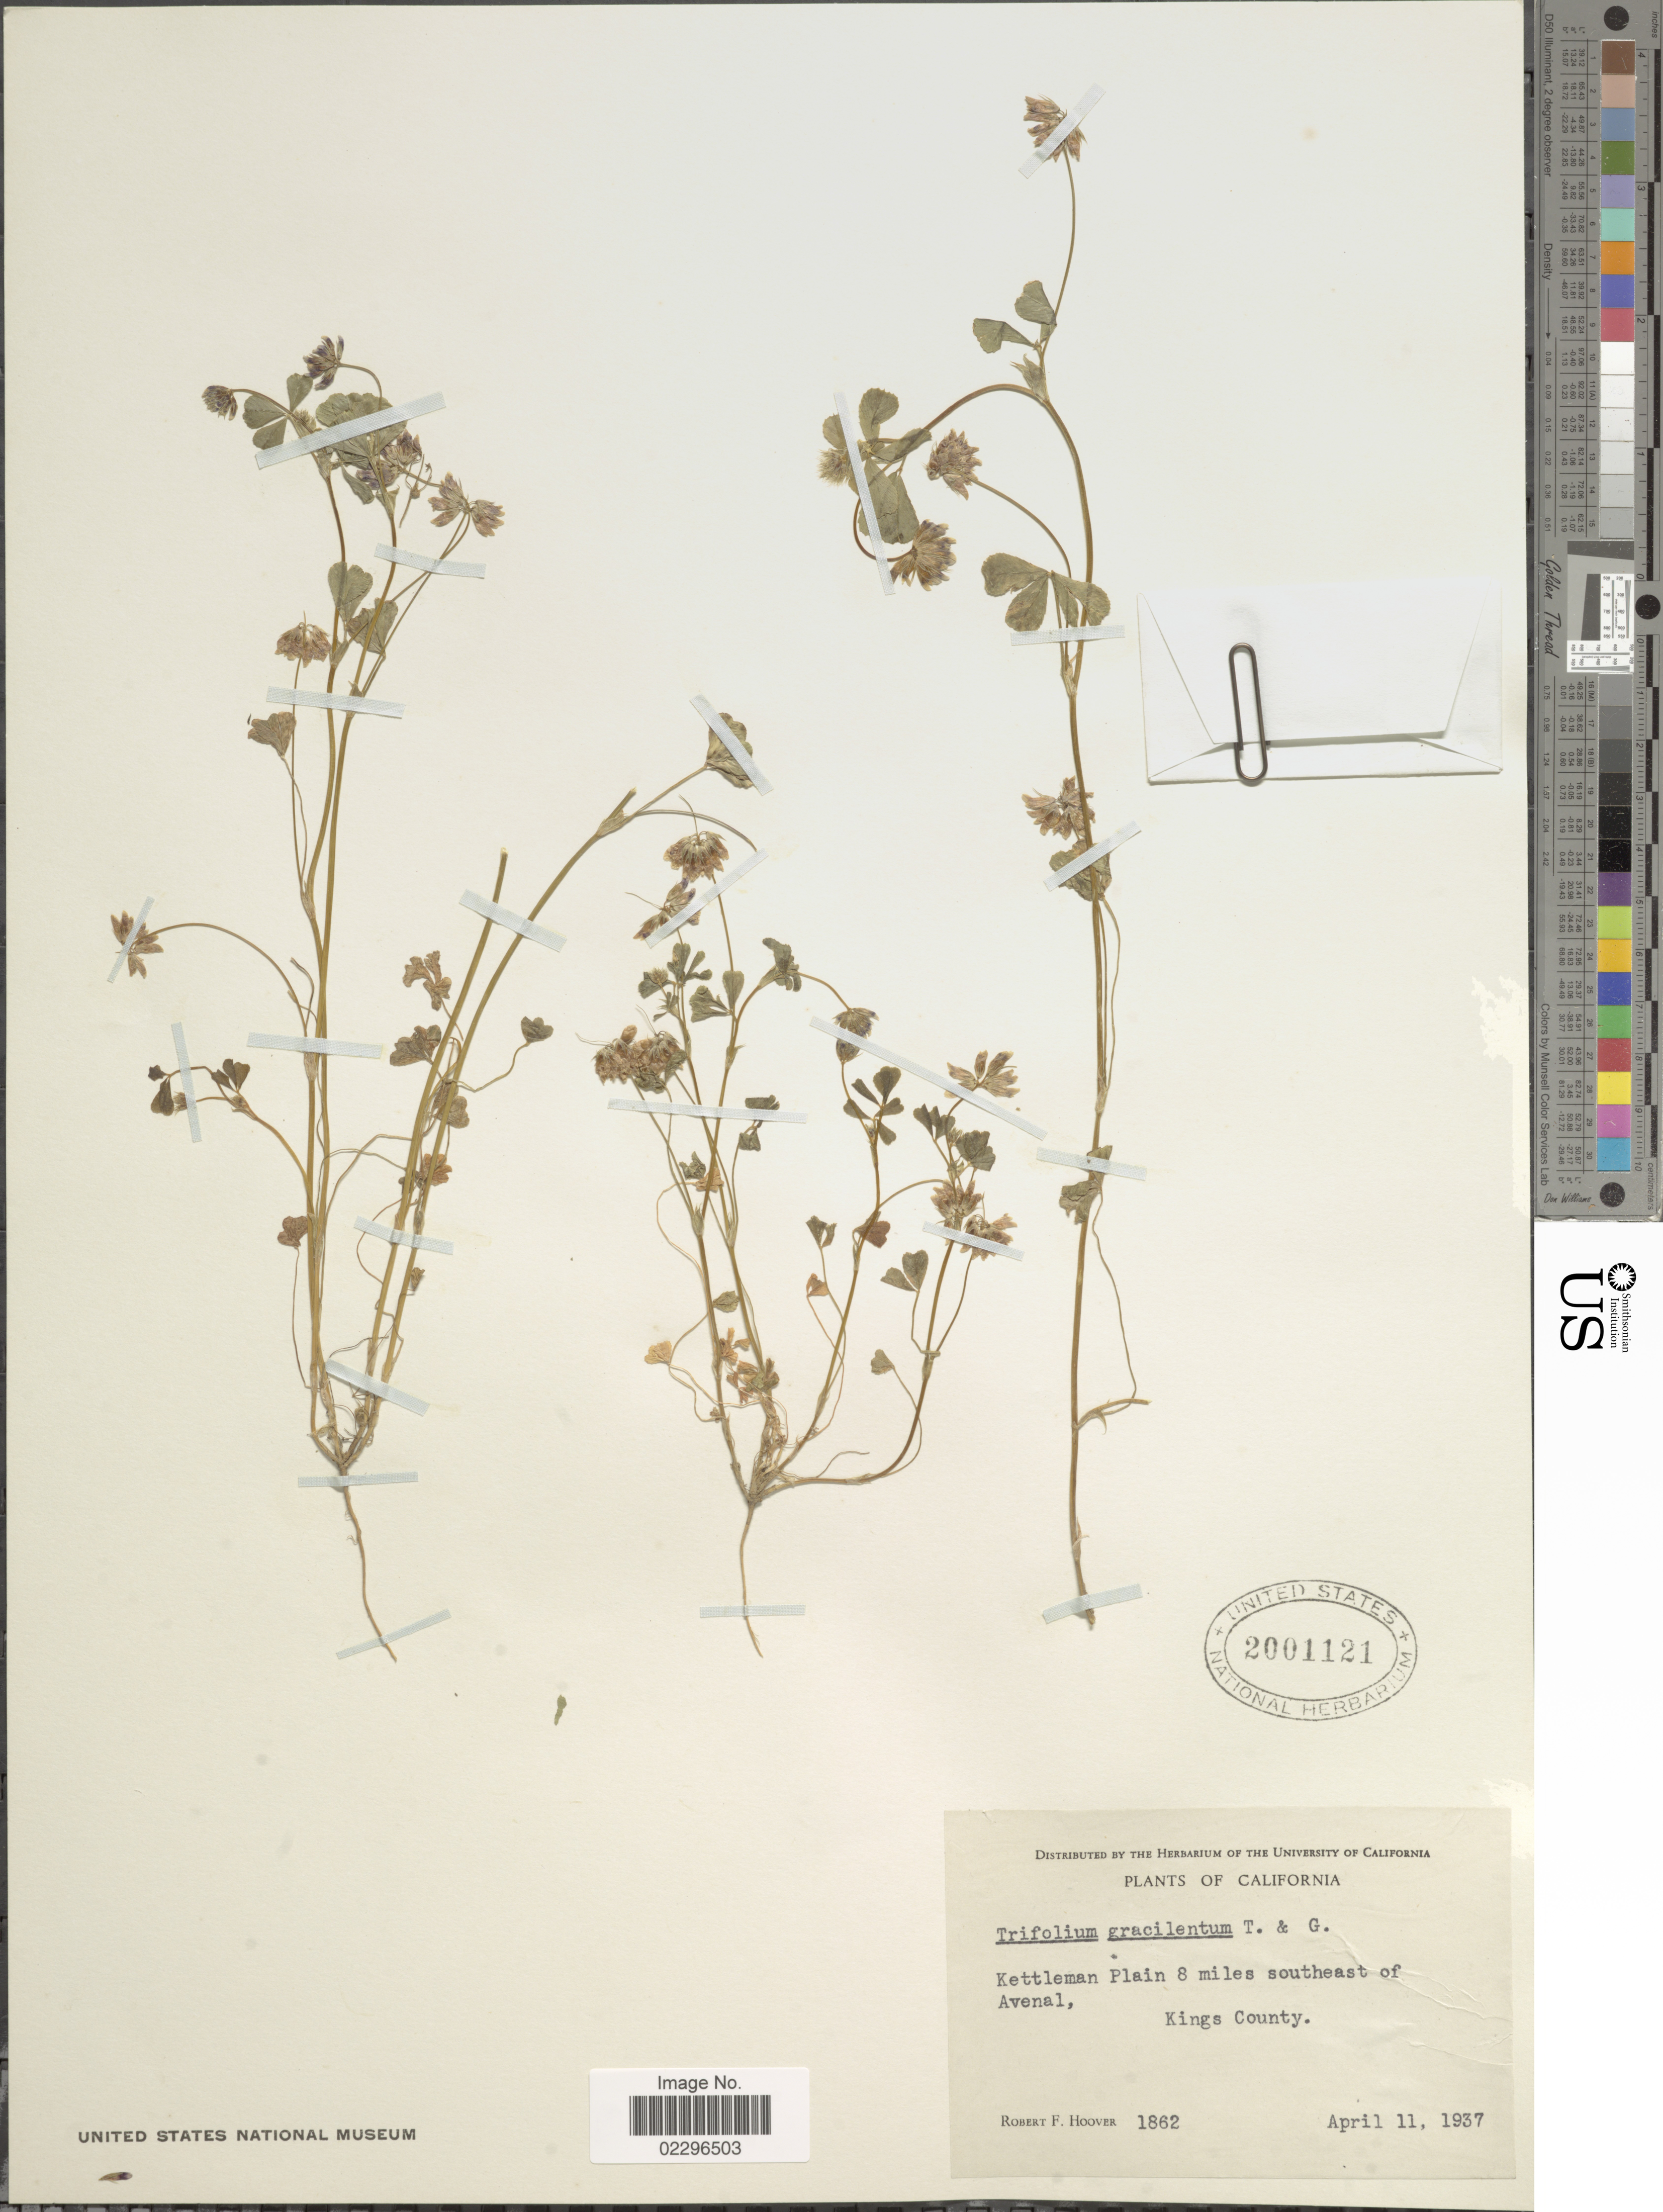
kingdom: Plantae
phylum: Tracheophyta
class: Magnoliopsida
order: Fabales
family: Fabaceae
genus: Trifolium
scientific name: Trifolium gracilentum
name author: Torr. & A. Gray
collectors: R. F. Hoover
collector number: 1862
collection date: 1937-04-11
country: United States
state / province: California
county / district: Kings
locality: Kettleman Plain 8 miles southeast of Avenal, Kings County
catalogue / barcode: US 2001121